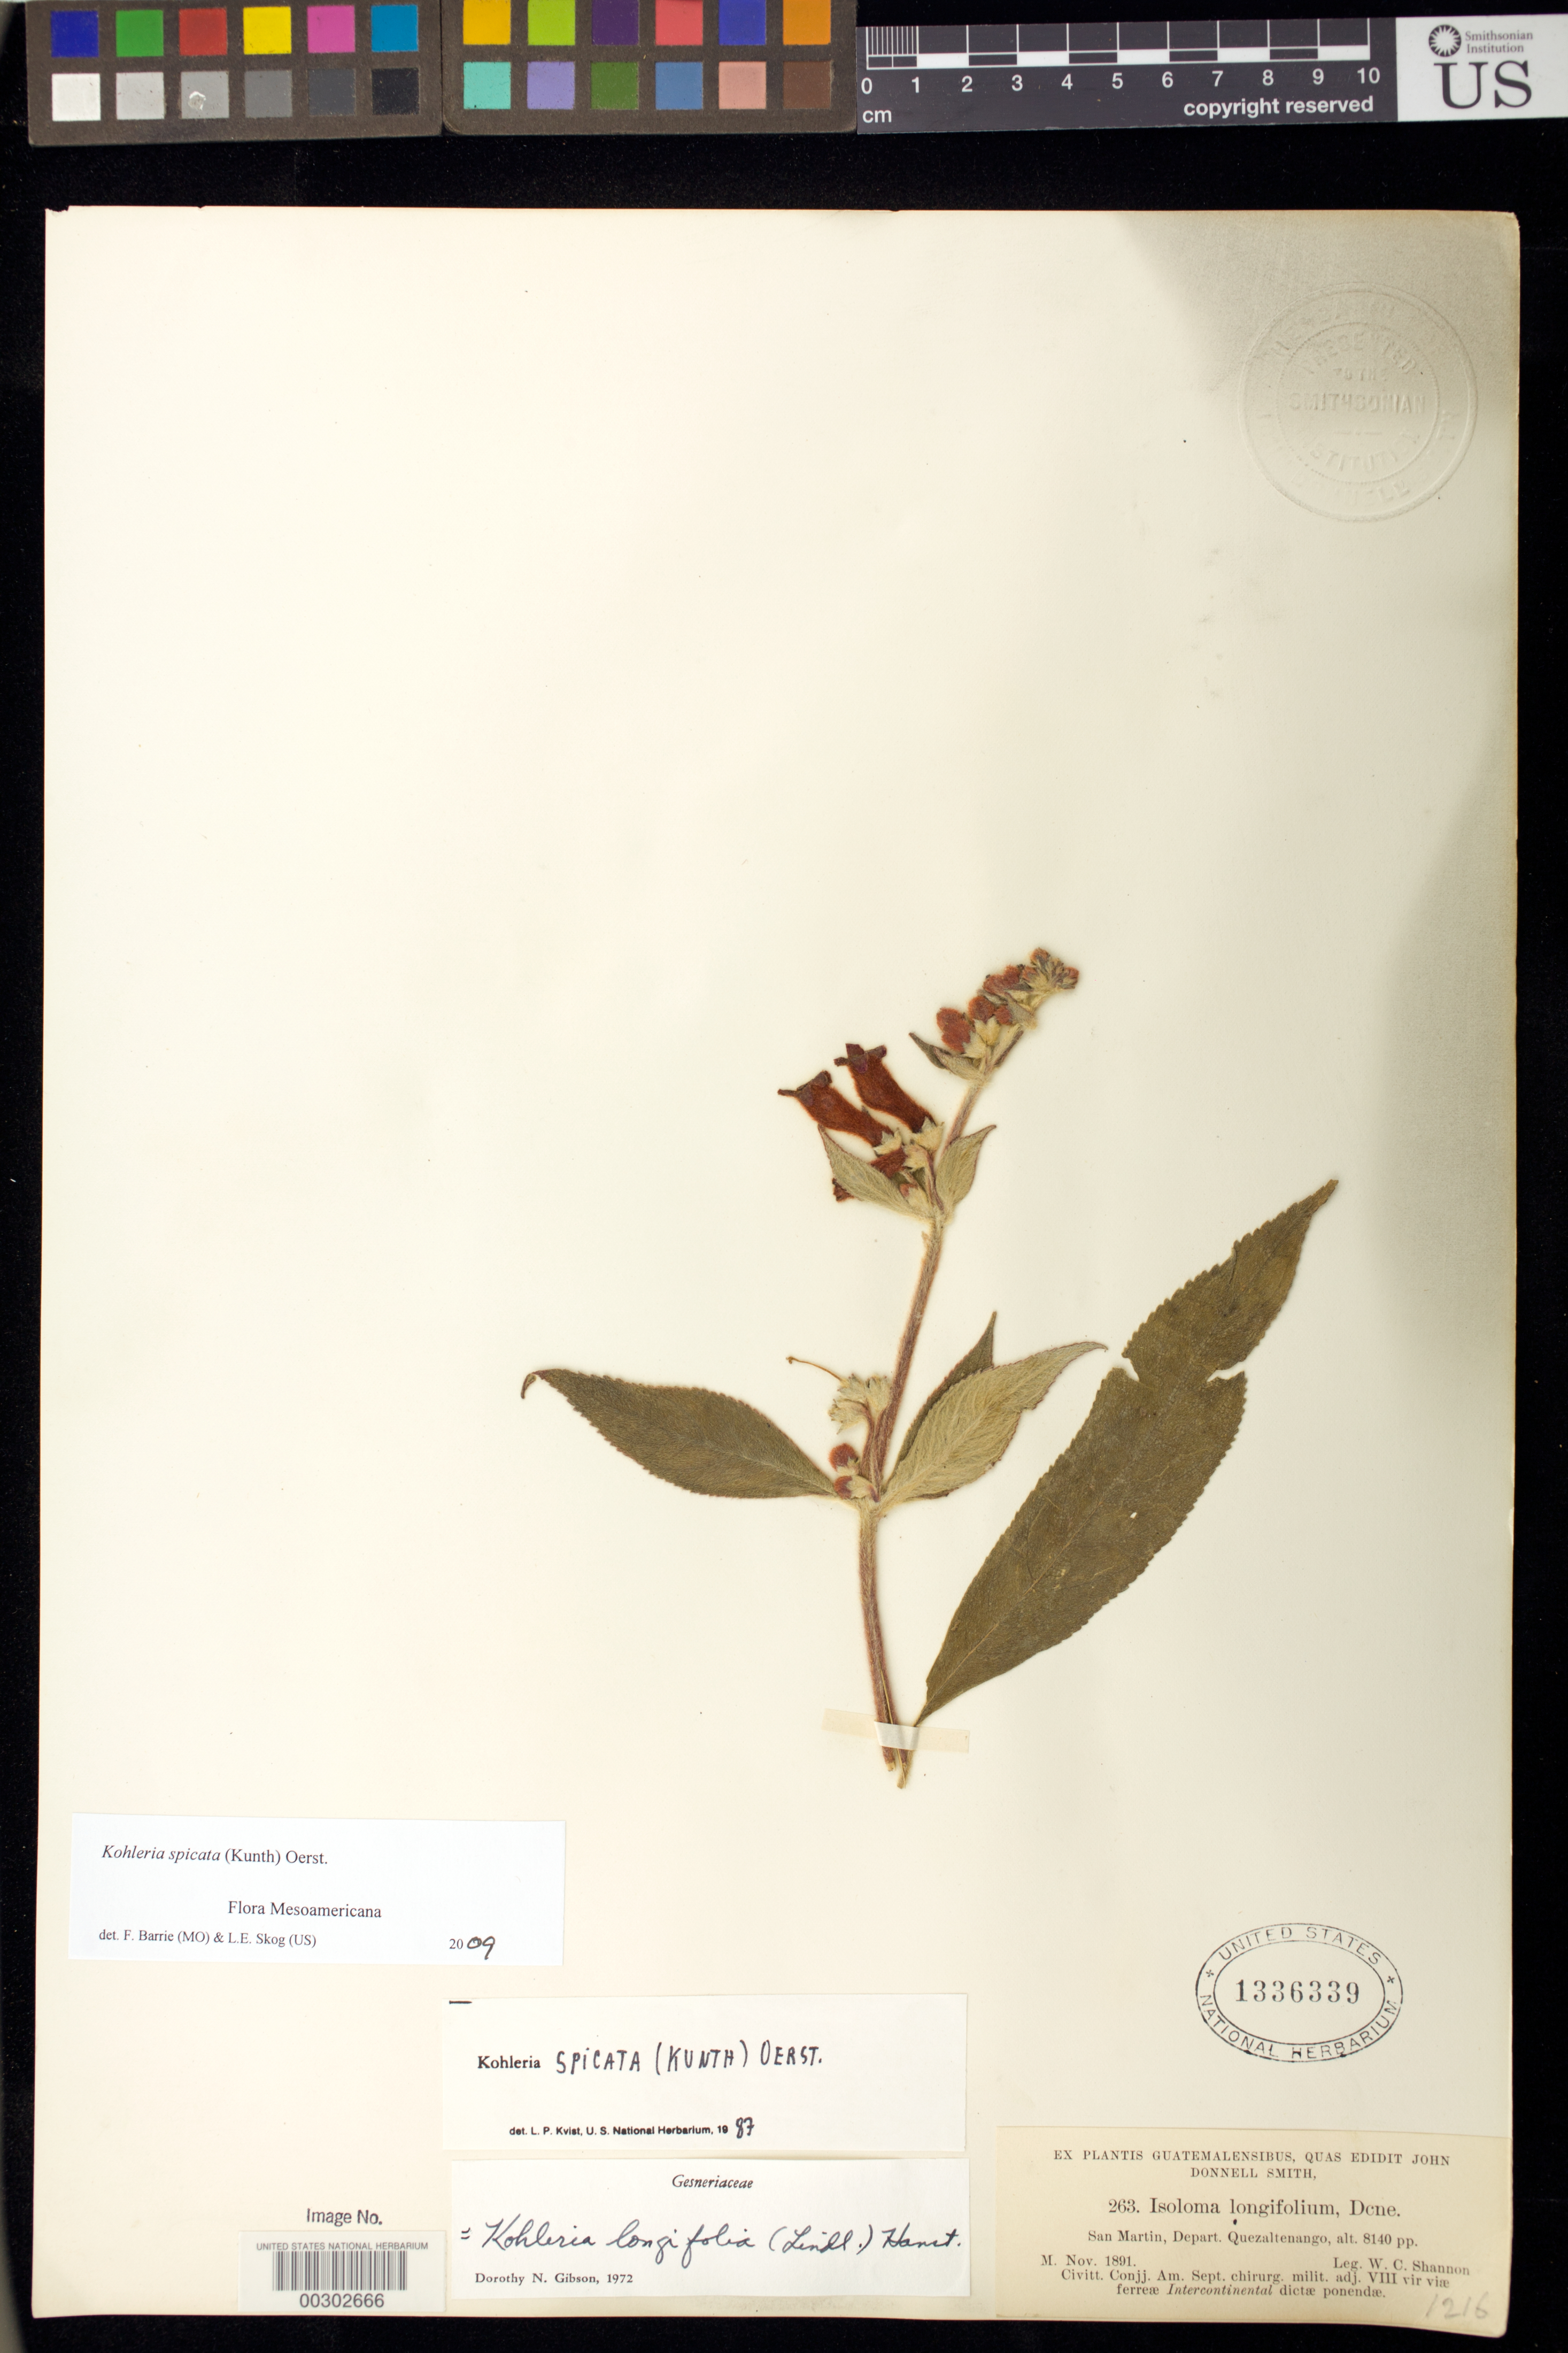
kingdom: Plantae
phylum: Tracheophyta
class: Magnoliopsida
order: Lamiales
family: Gesneriaceae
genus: Kohleria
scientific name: Kohleria spicata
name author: (Kunth) Oerst.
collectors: W. C. Shannon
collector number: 263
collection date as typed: Nov 1891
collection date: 1891-11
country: Guatemala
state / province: Quetzaltenango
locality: San Martin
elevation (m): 2481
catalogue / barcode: US 1336339